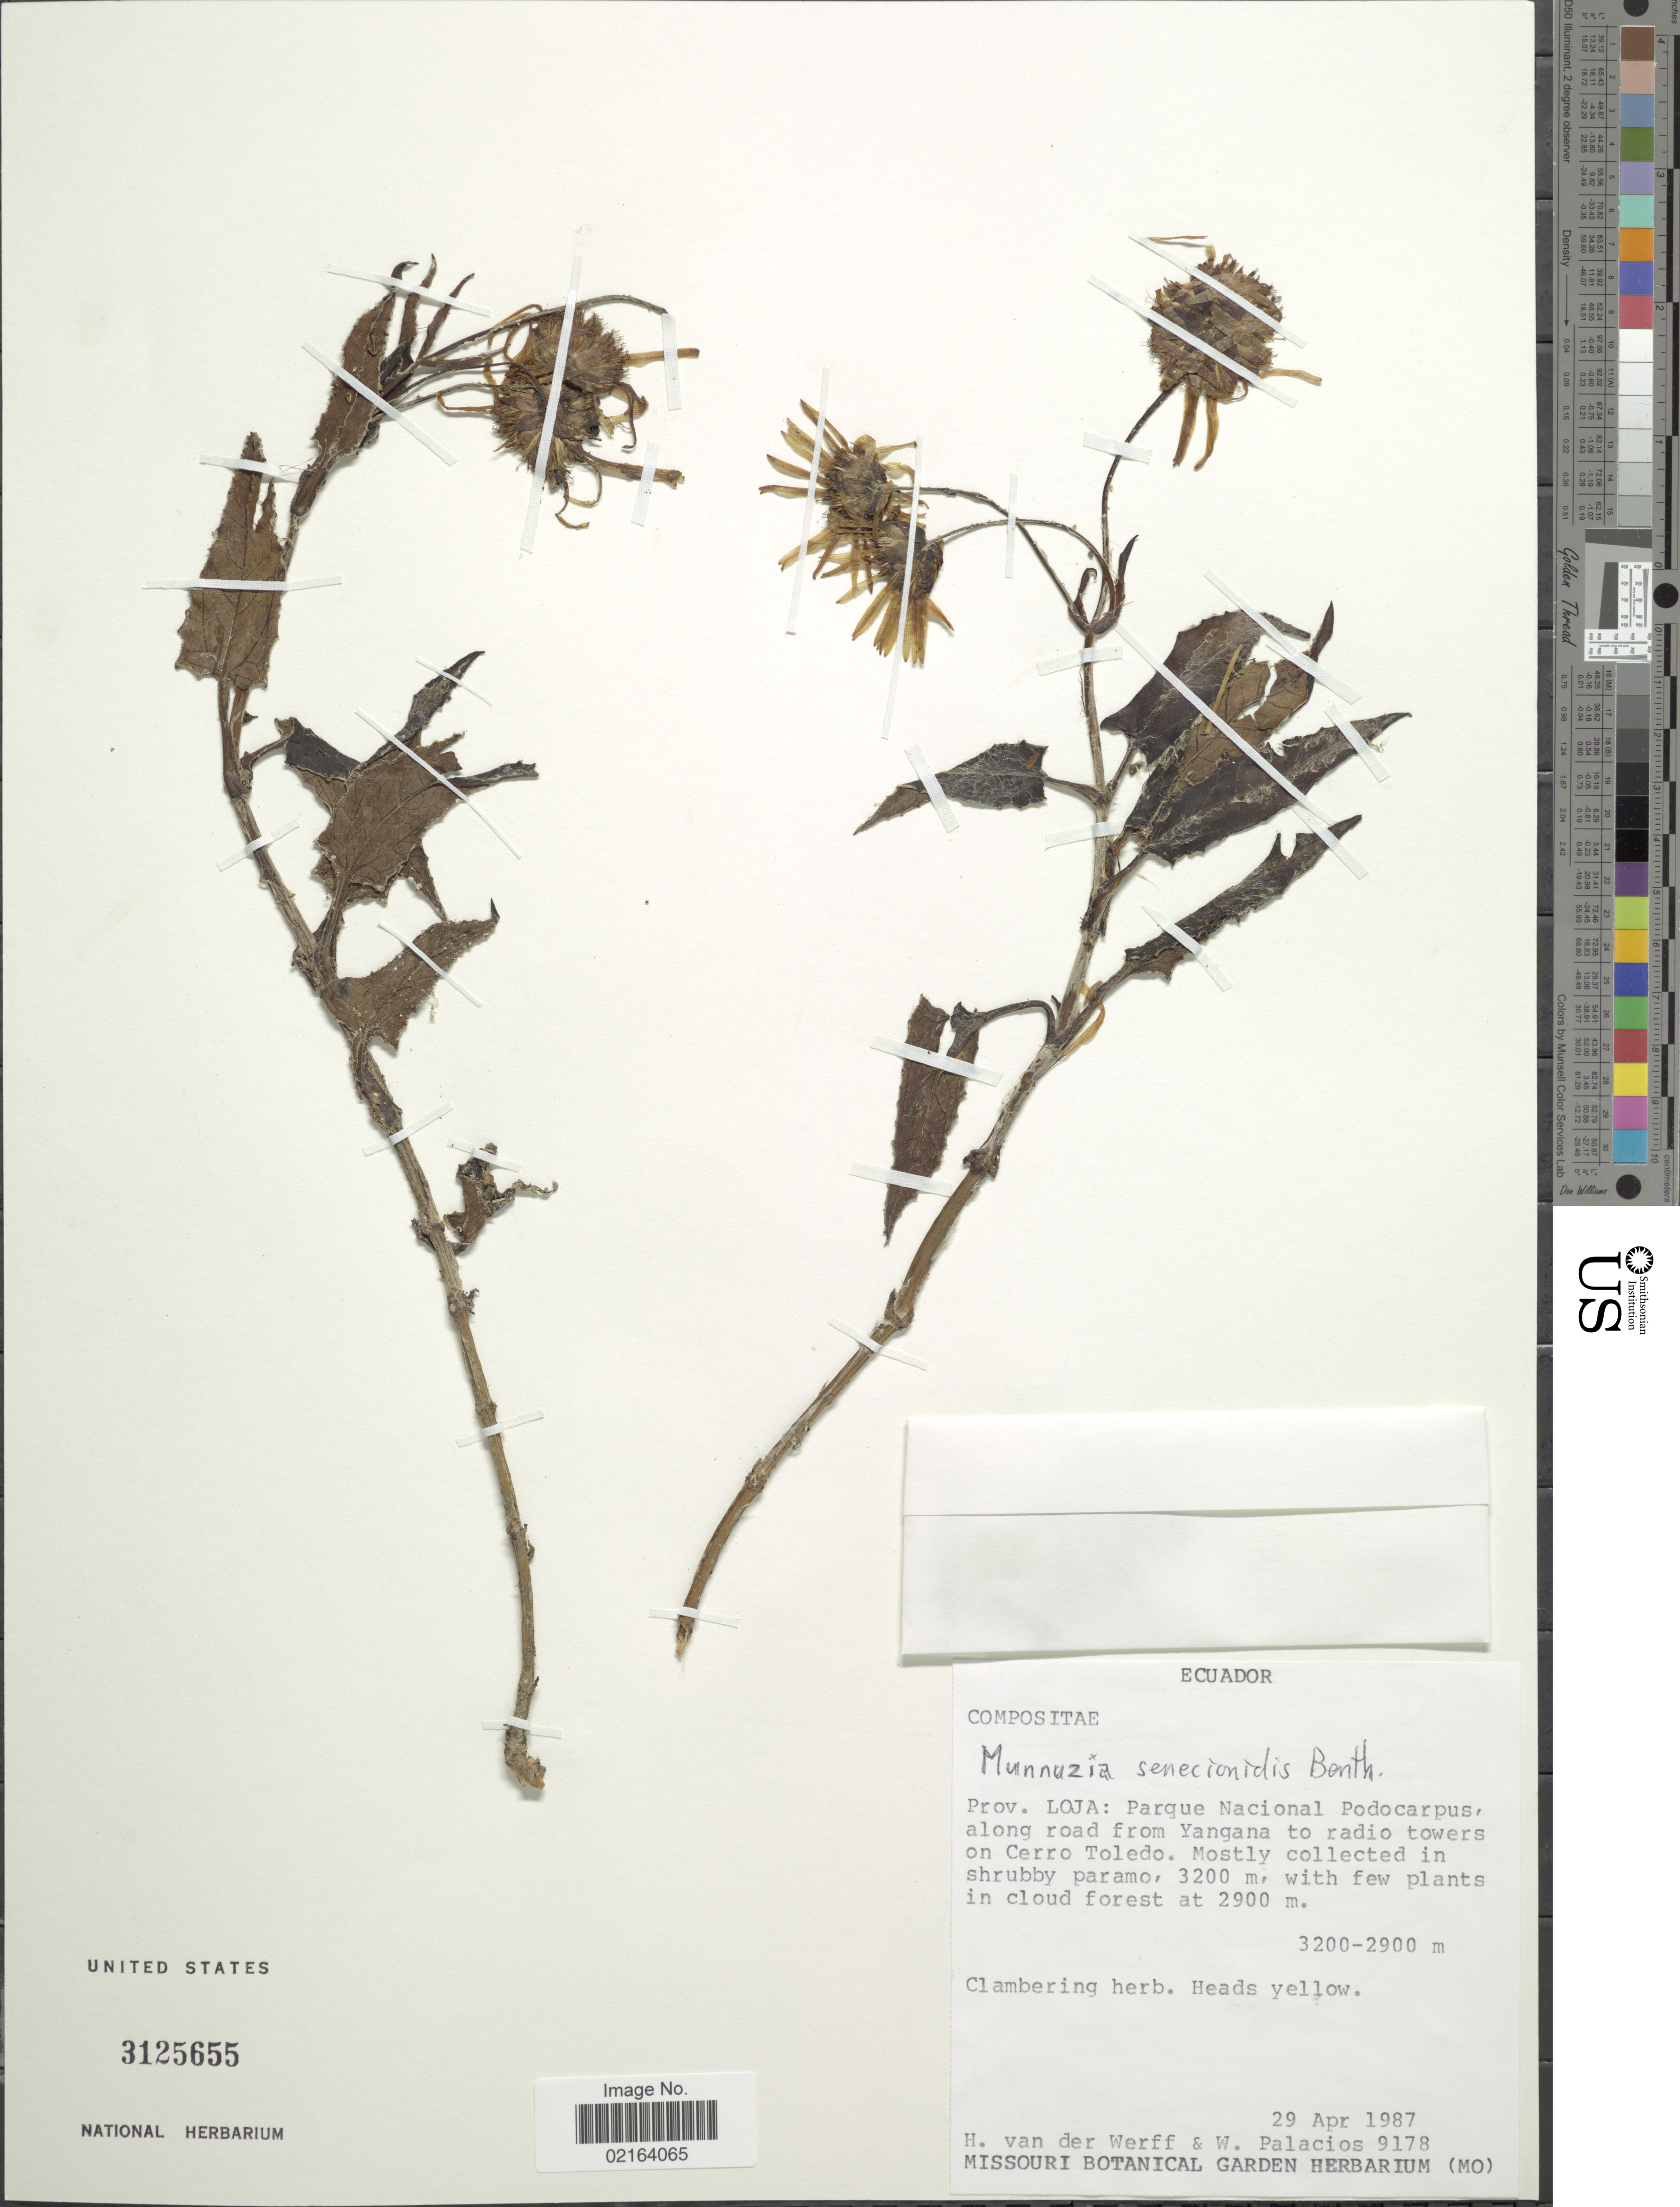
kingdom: Plantae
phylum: Tracheophyta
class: Magnoliopsida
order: Asterales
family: Asteraceae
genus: Munnozia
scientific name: Munnozia senecionidis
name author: Benth.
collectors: H. van der Werff & W. Palacios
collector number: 9178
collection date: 1987-04-29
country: Ecuador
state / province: Loja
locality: Prov. Loja: Parque Nacional Podocarpus, along road from Yangana to radio towers on Cerro Toledo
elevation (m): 2900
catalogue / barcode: US 3125655